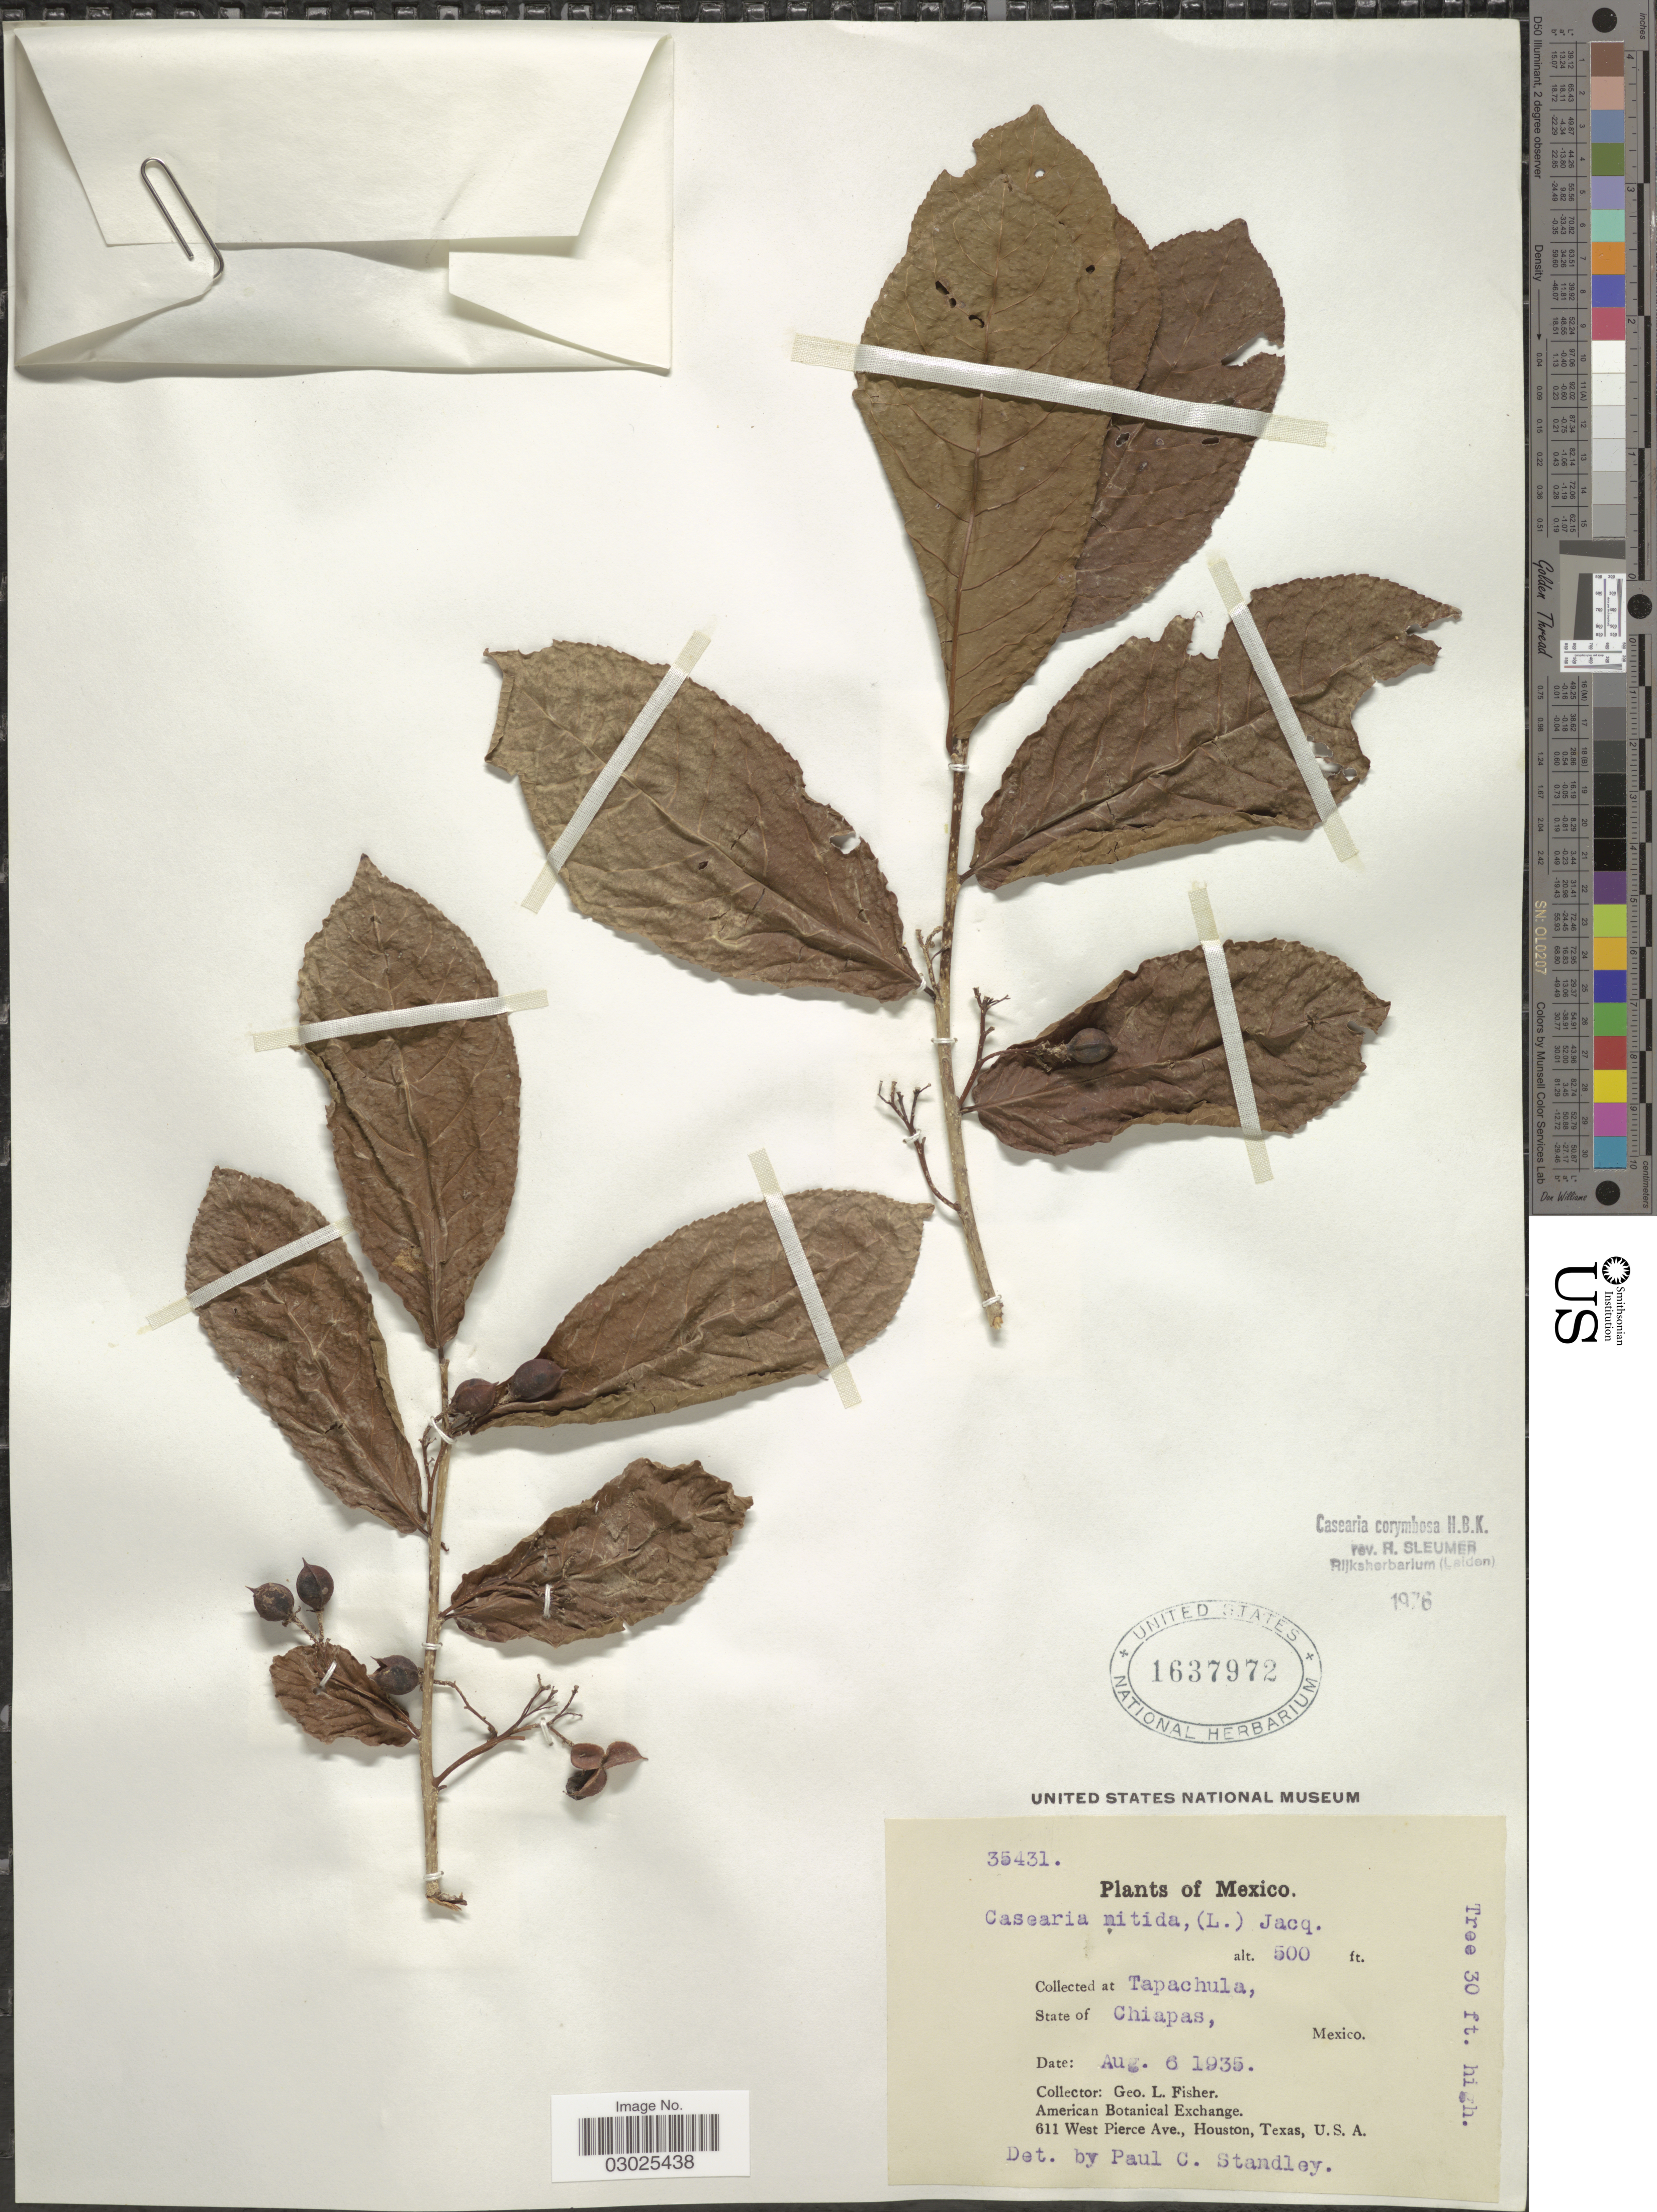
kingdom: Plantae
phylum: Tracheophyta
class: Magnoliopsida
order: Malpighiales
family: Salicaceae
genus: Casearia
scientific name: Casearia corymbosa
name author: Kunth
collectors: G. L. Fisher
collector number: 35431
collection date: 1935-08-06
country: Mexico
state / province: Chiapas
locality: Tapachula.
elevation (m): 152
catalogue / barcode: US 1637972